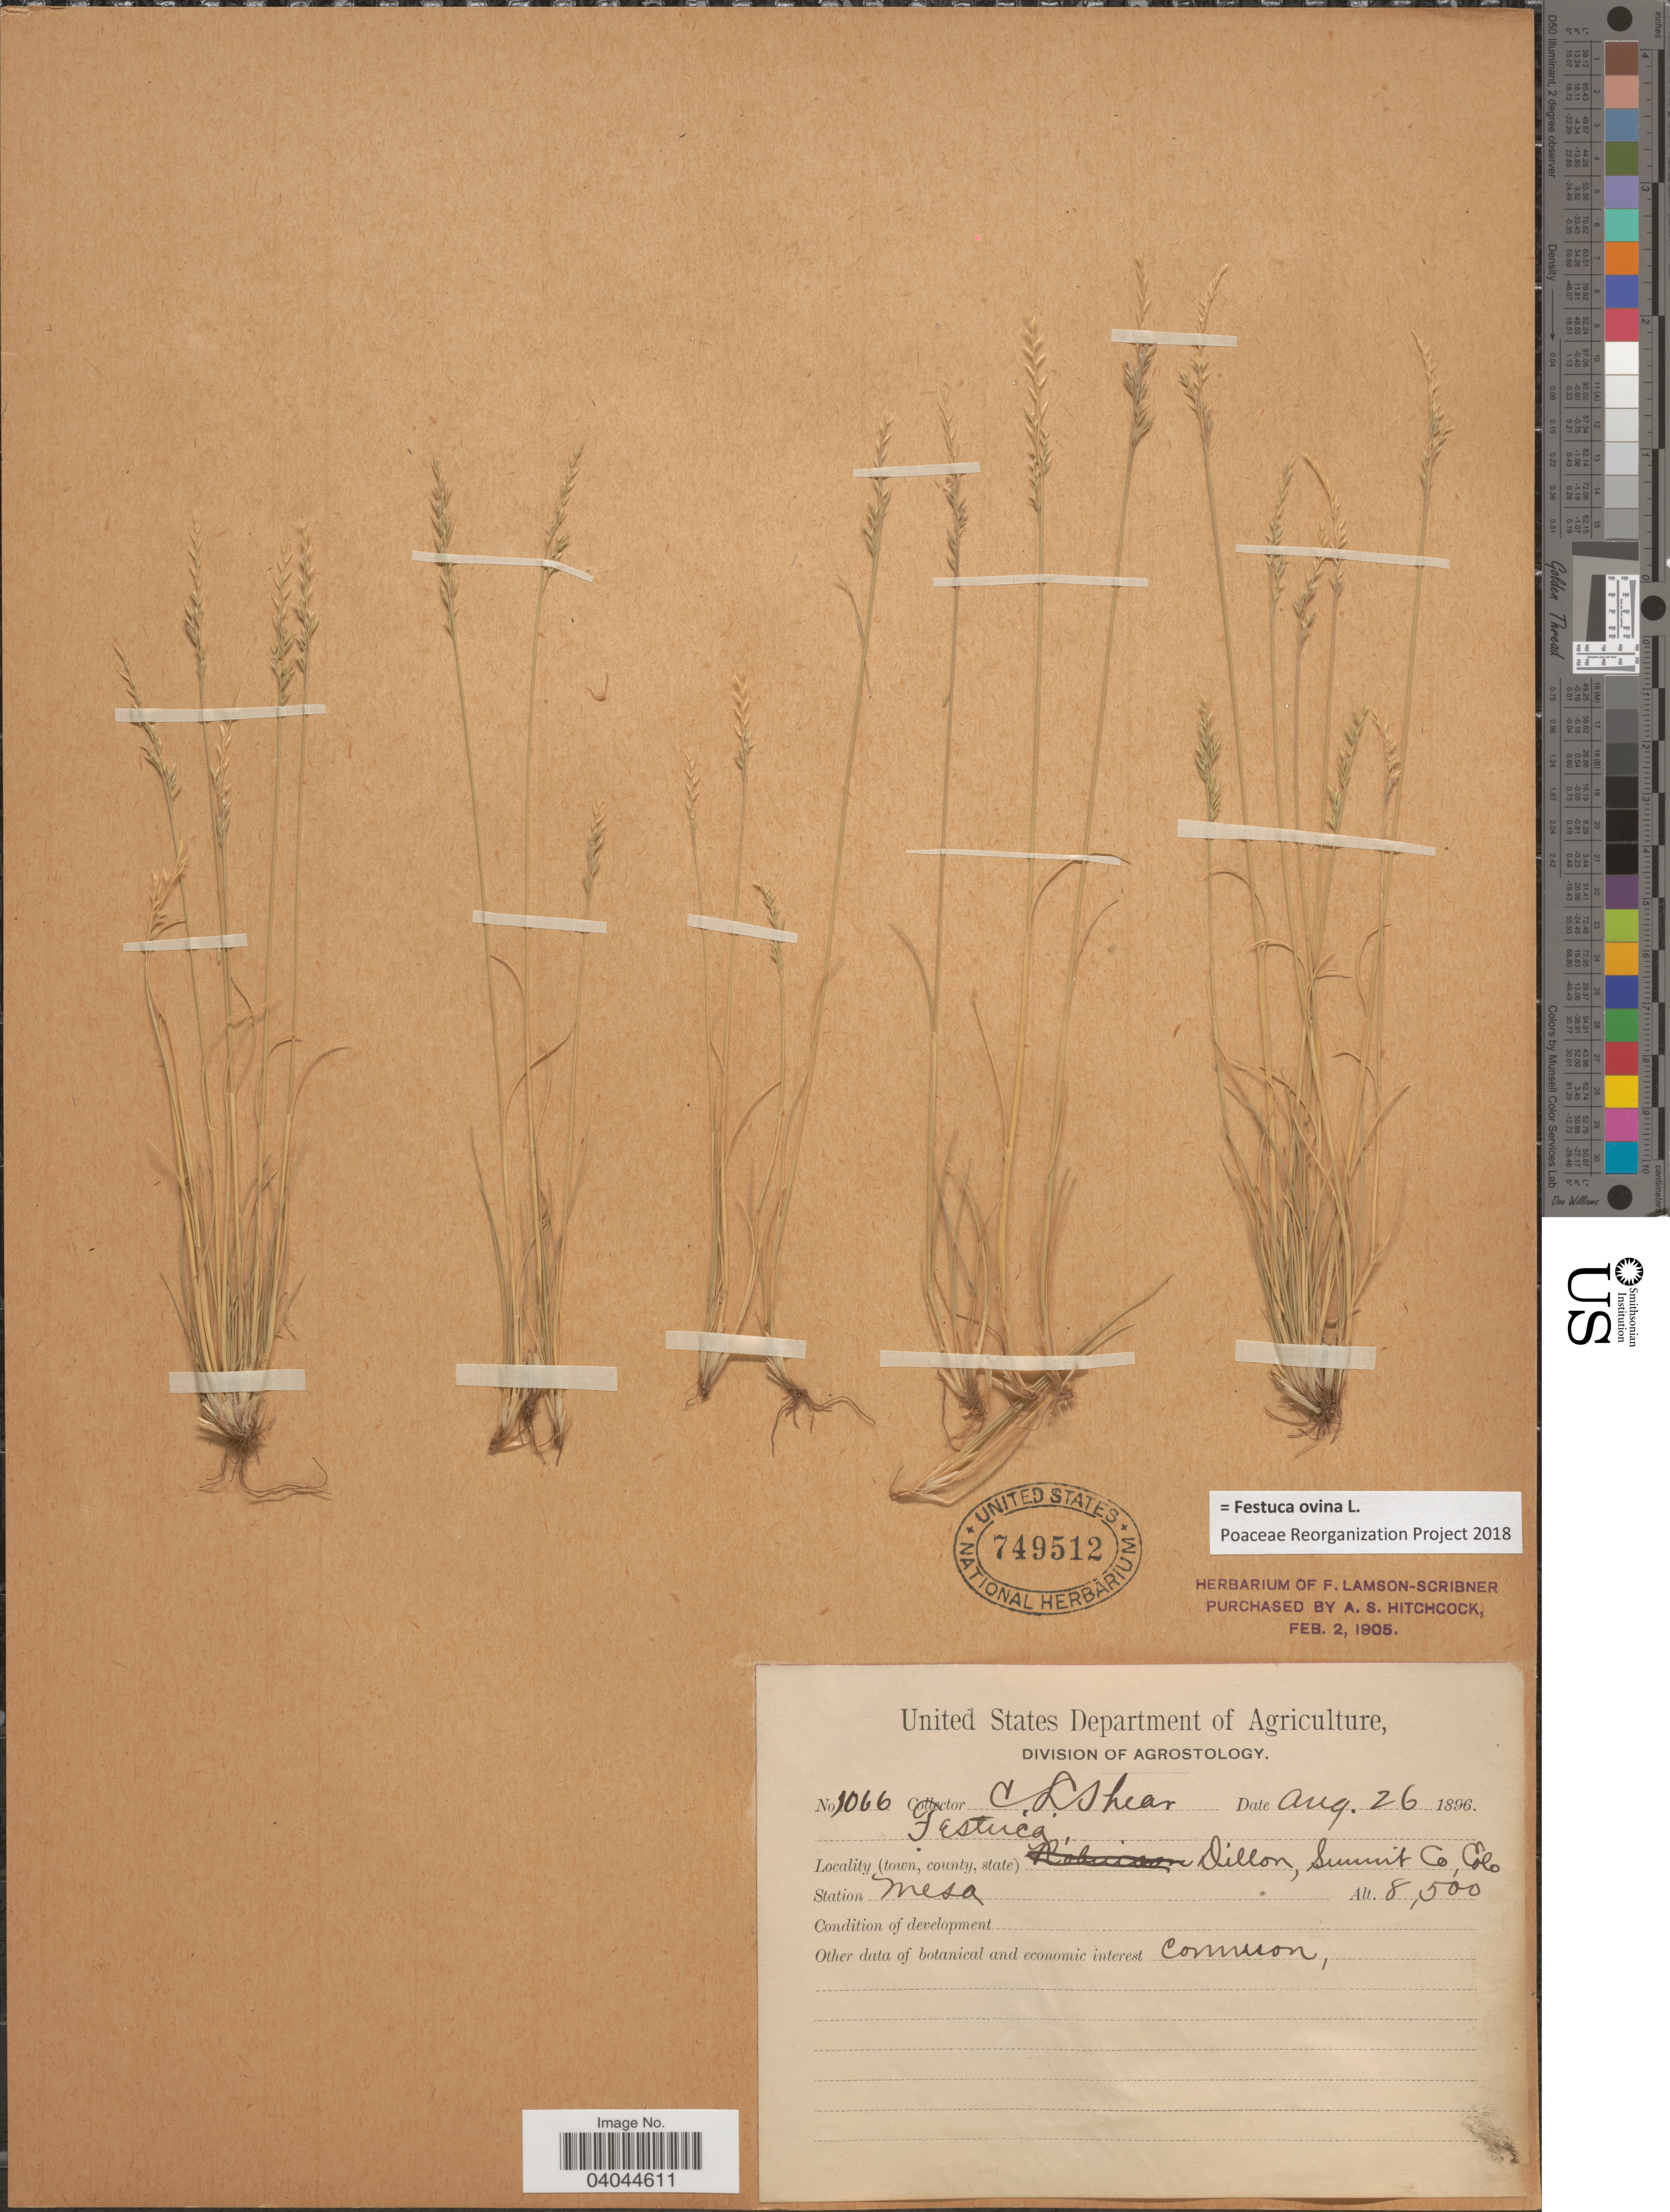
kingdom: Plantae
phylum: Tracheophyta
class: Liliopsida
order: Poales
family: Poaceae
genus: Festuca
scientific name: Festuca ovina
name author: L.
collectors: C. L. Shear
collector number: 1066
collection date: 1896-08-26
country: United States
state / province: Colorado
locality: Dillon, Summit Co. Station Mesa.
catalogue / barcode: US 749512